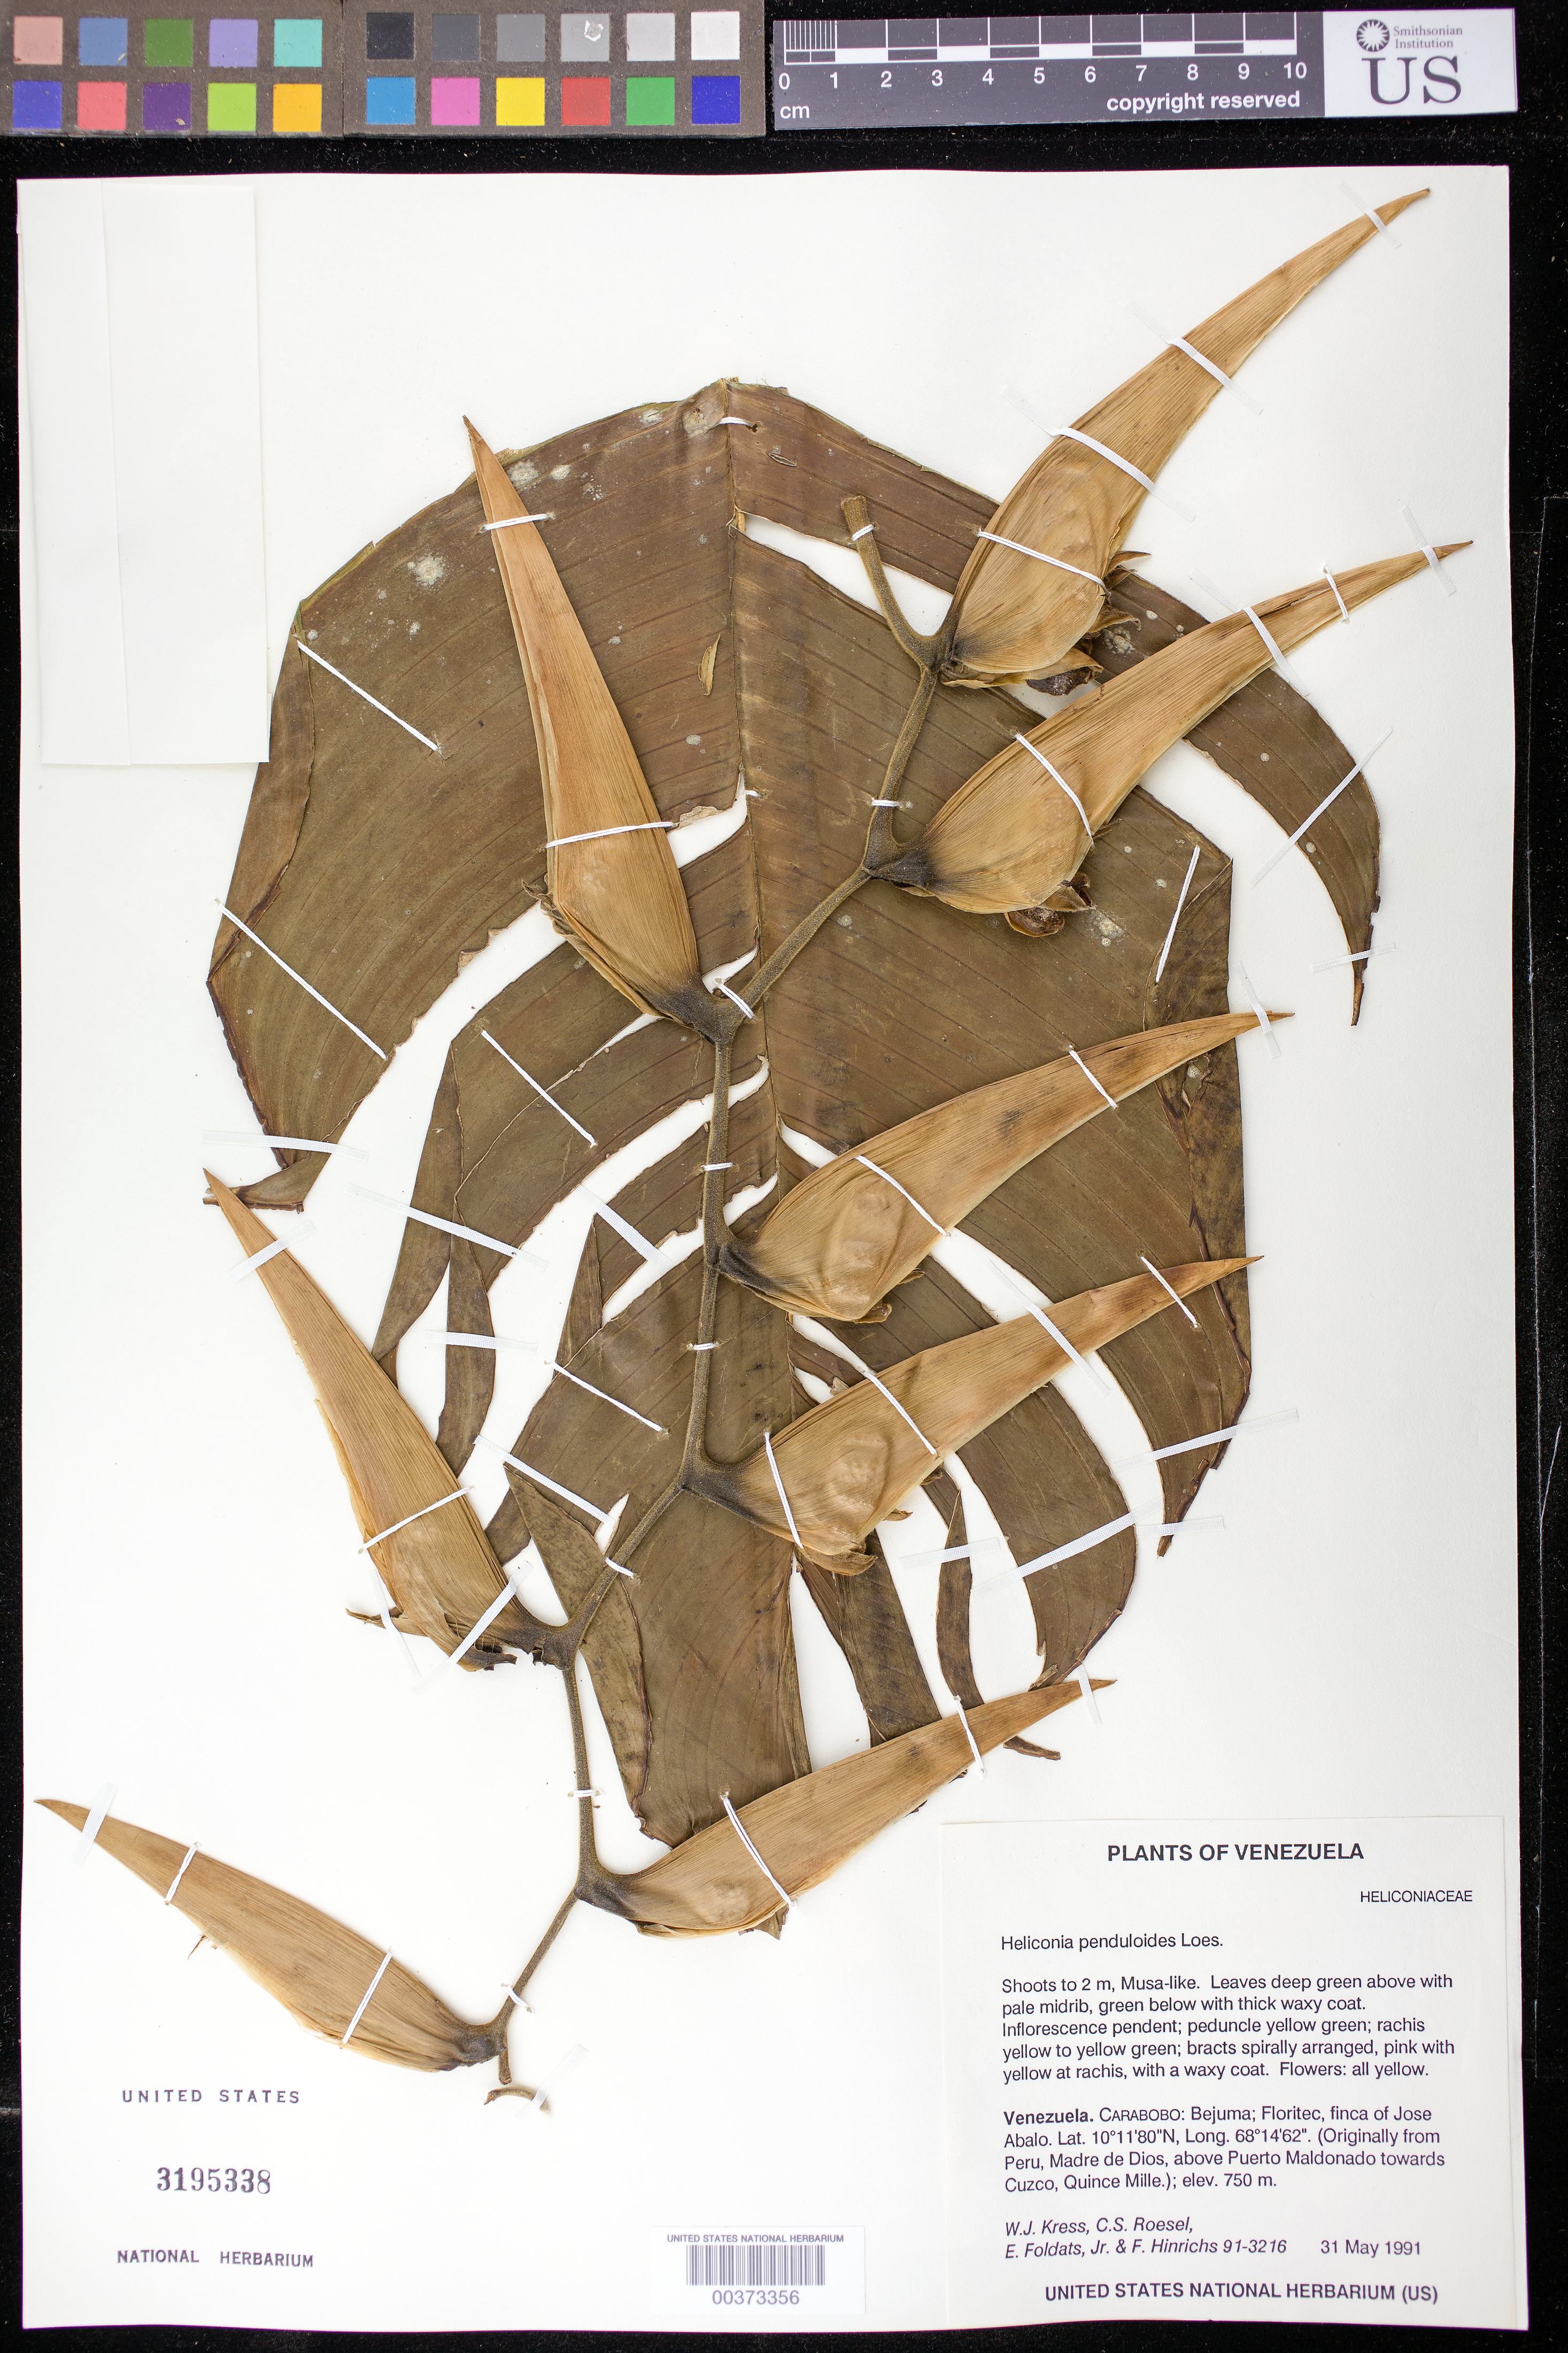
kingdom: Plantae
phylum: Tracheophyta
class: Liliopsida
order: Zingiberales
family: Heliconiaceae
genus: Heliconia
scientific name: Heliconia penduloides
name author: Loes.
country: Peru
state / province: Madre de Dios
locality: Above puerto maldonado towards cuzco, quince mille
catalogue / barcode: US 3195338